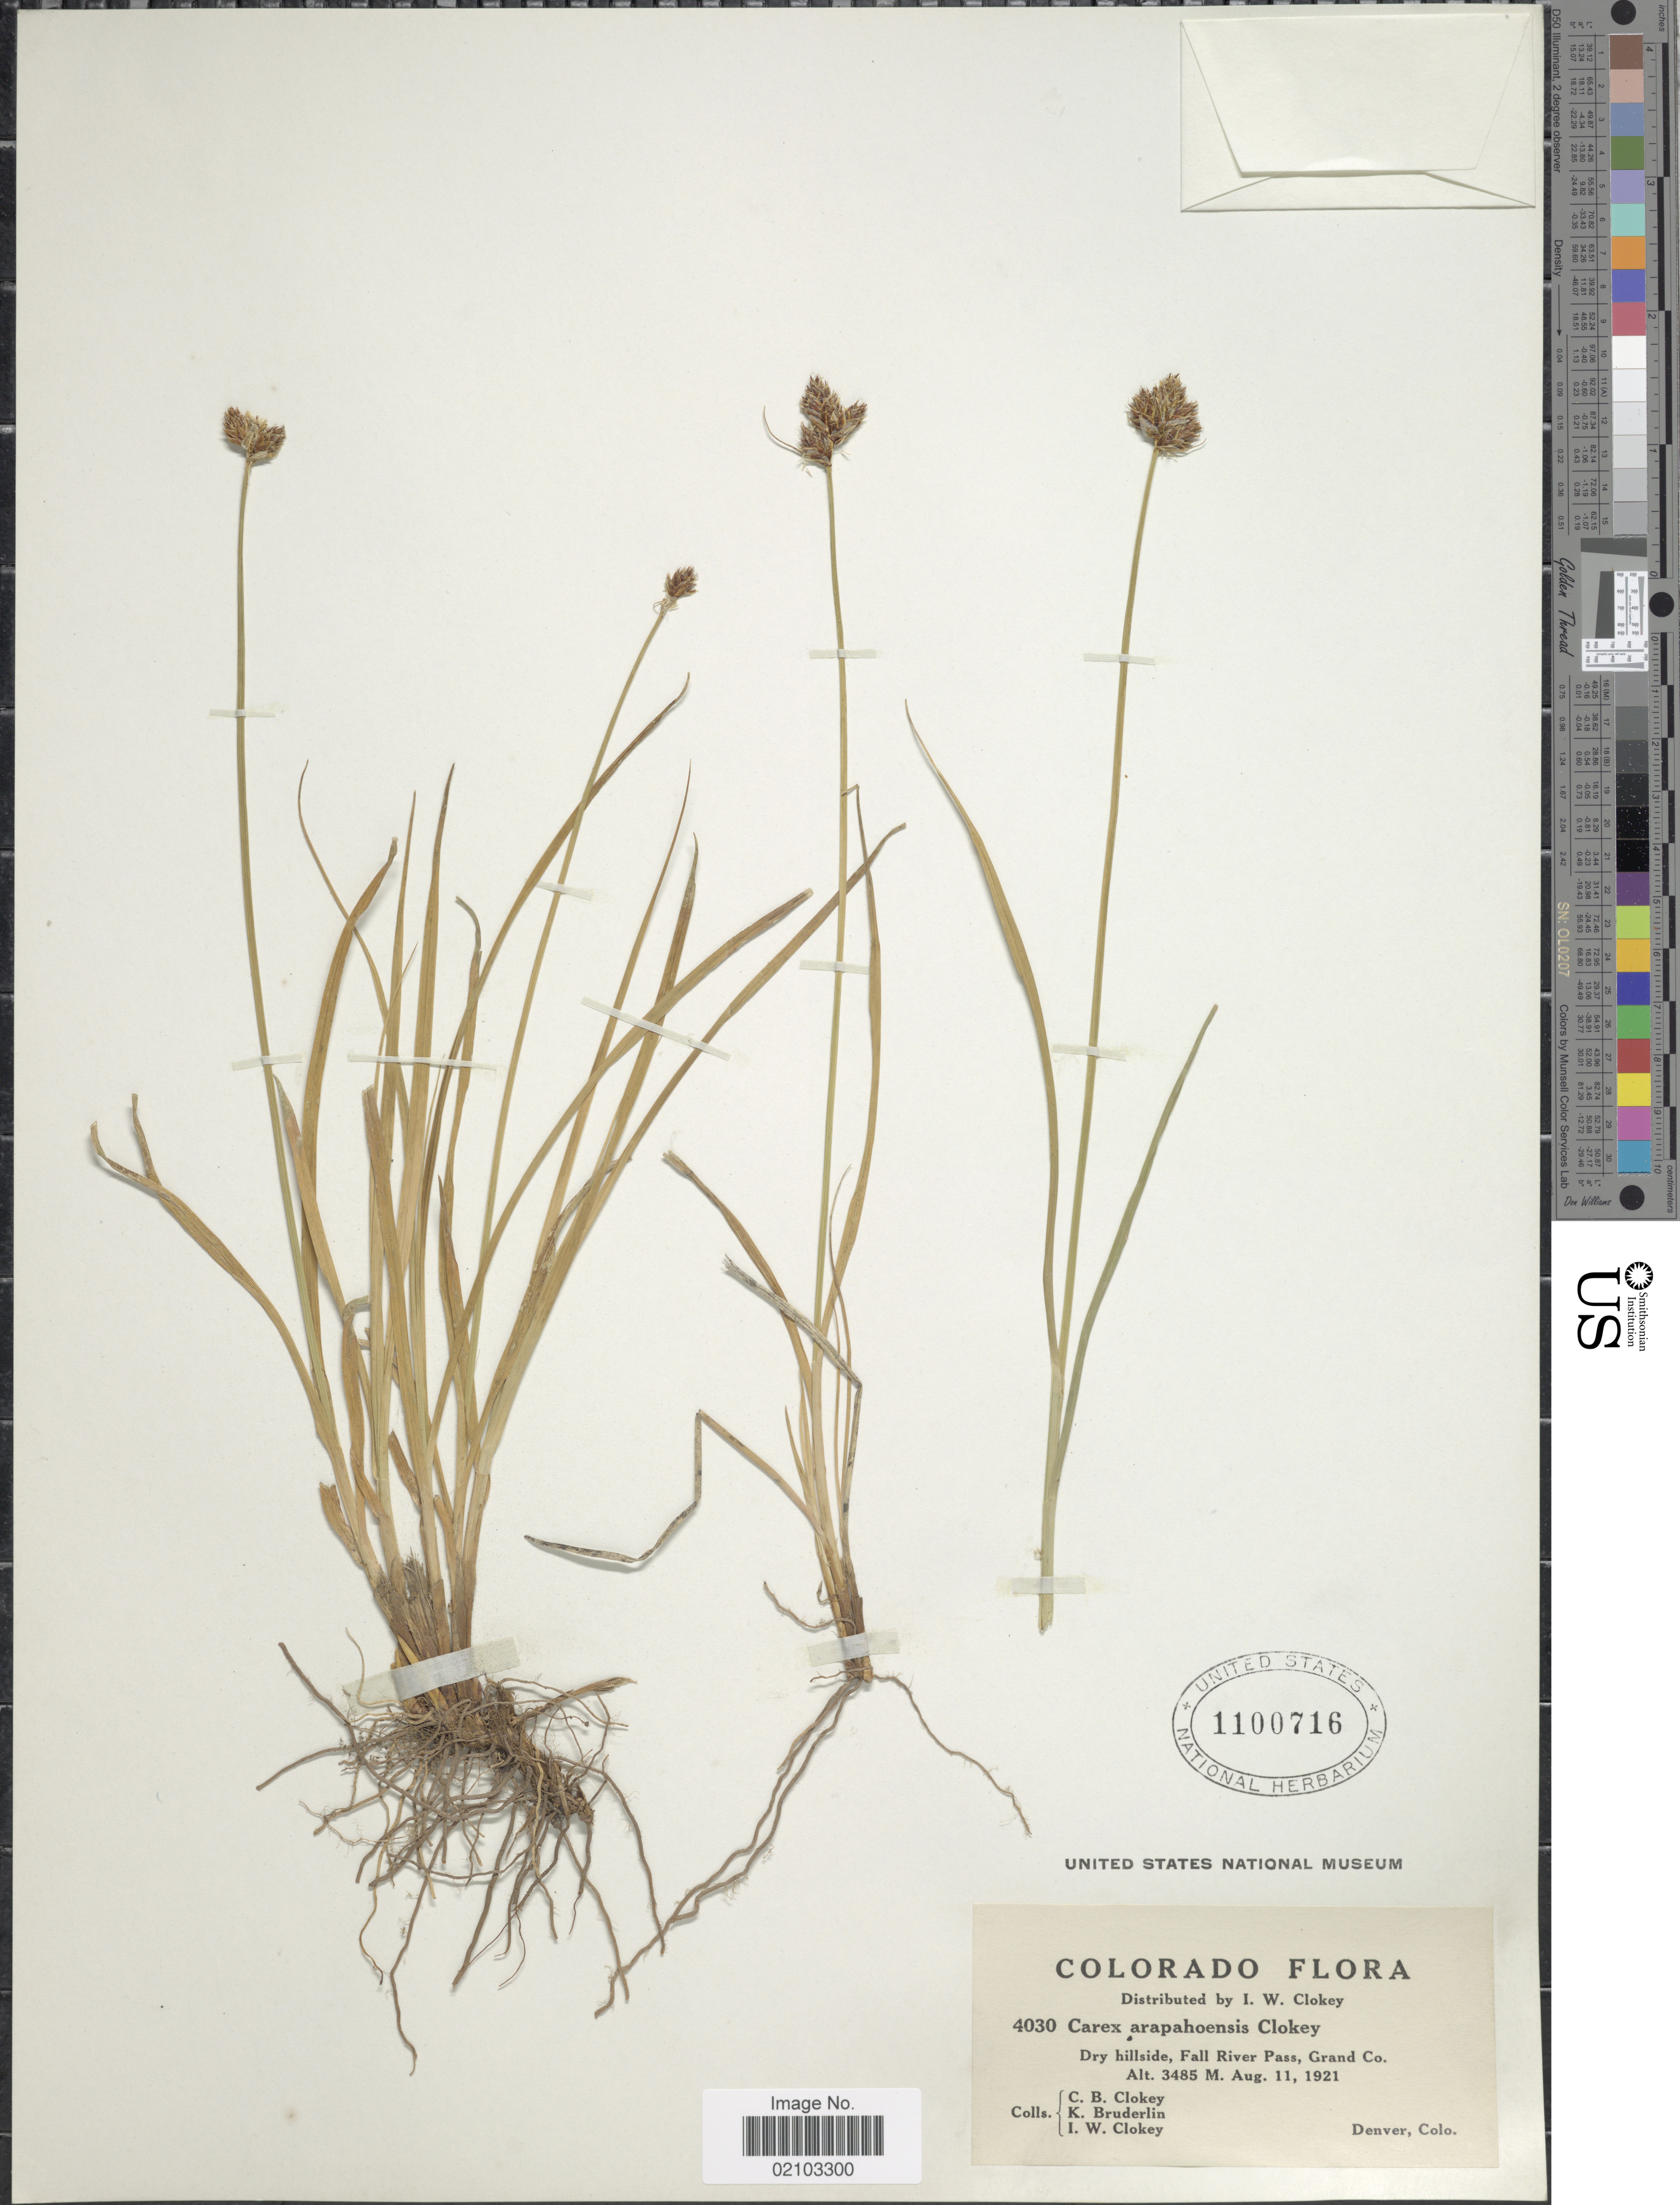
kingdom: Plantae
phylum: Tracheophyta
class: Liliopsida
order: Poales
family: Cyperaceae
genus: Carex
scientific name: Carex arapahoensis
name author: Clokey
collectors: C. Clokey, K. Bruderlin & I. W. Clokey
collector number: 4030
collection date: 1921-08-11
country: United States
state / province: Colorado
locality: Dry hillside, Fall River Pass, Grand Co.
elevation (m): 3485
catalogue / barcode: US 1100716